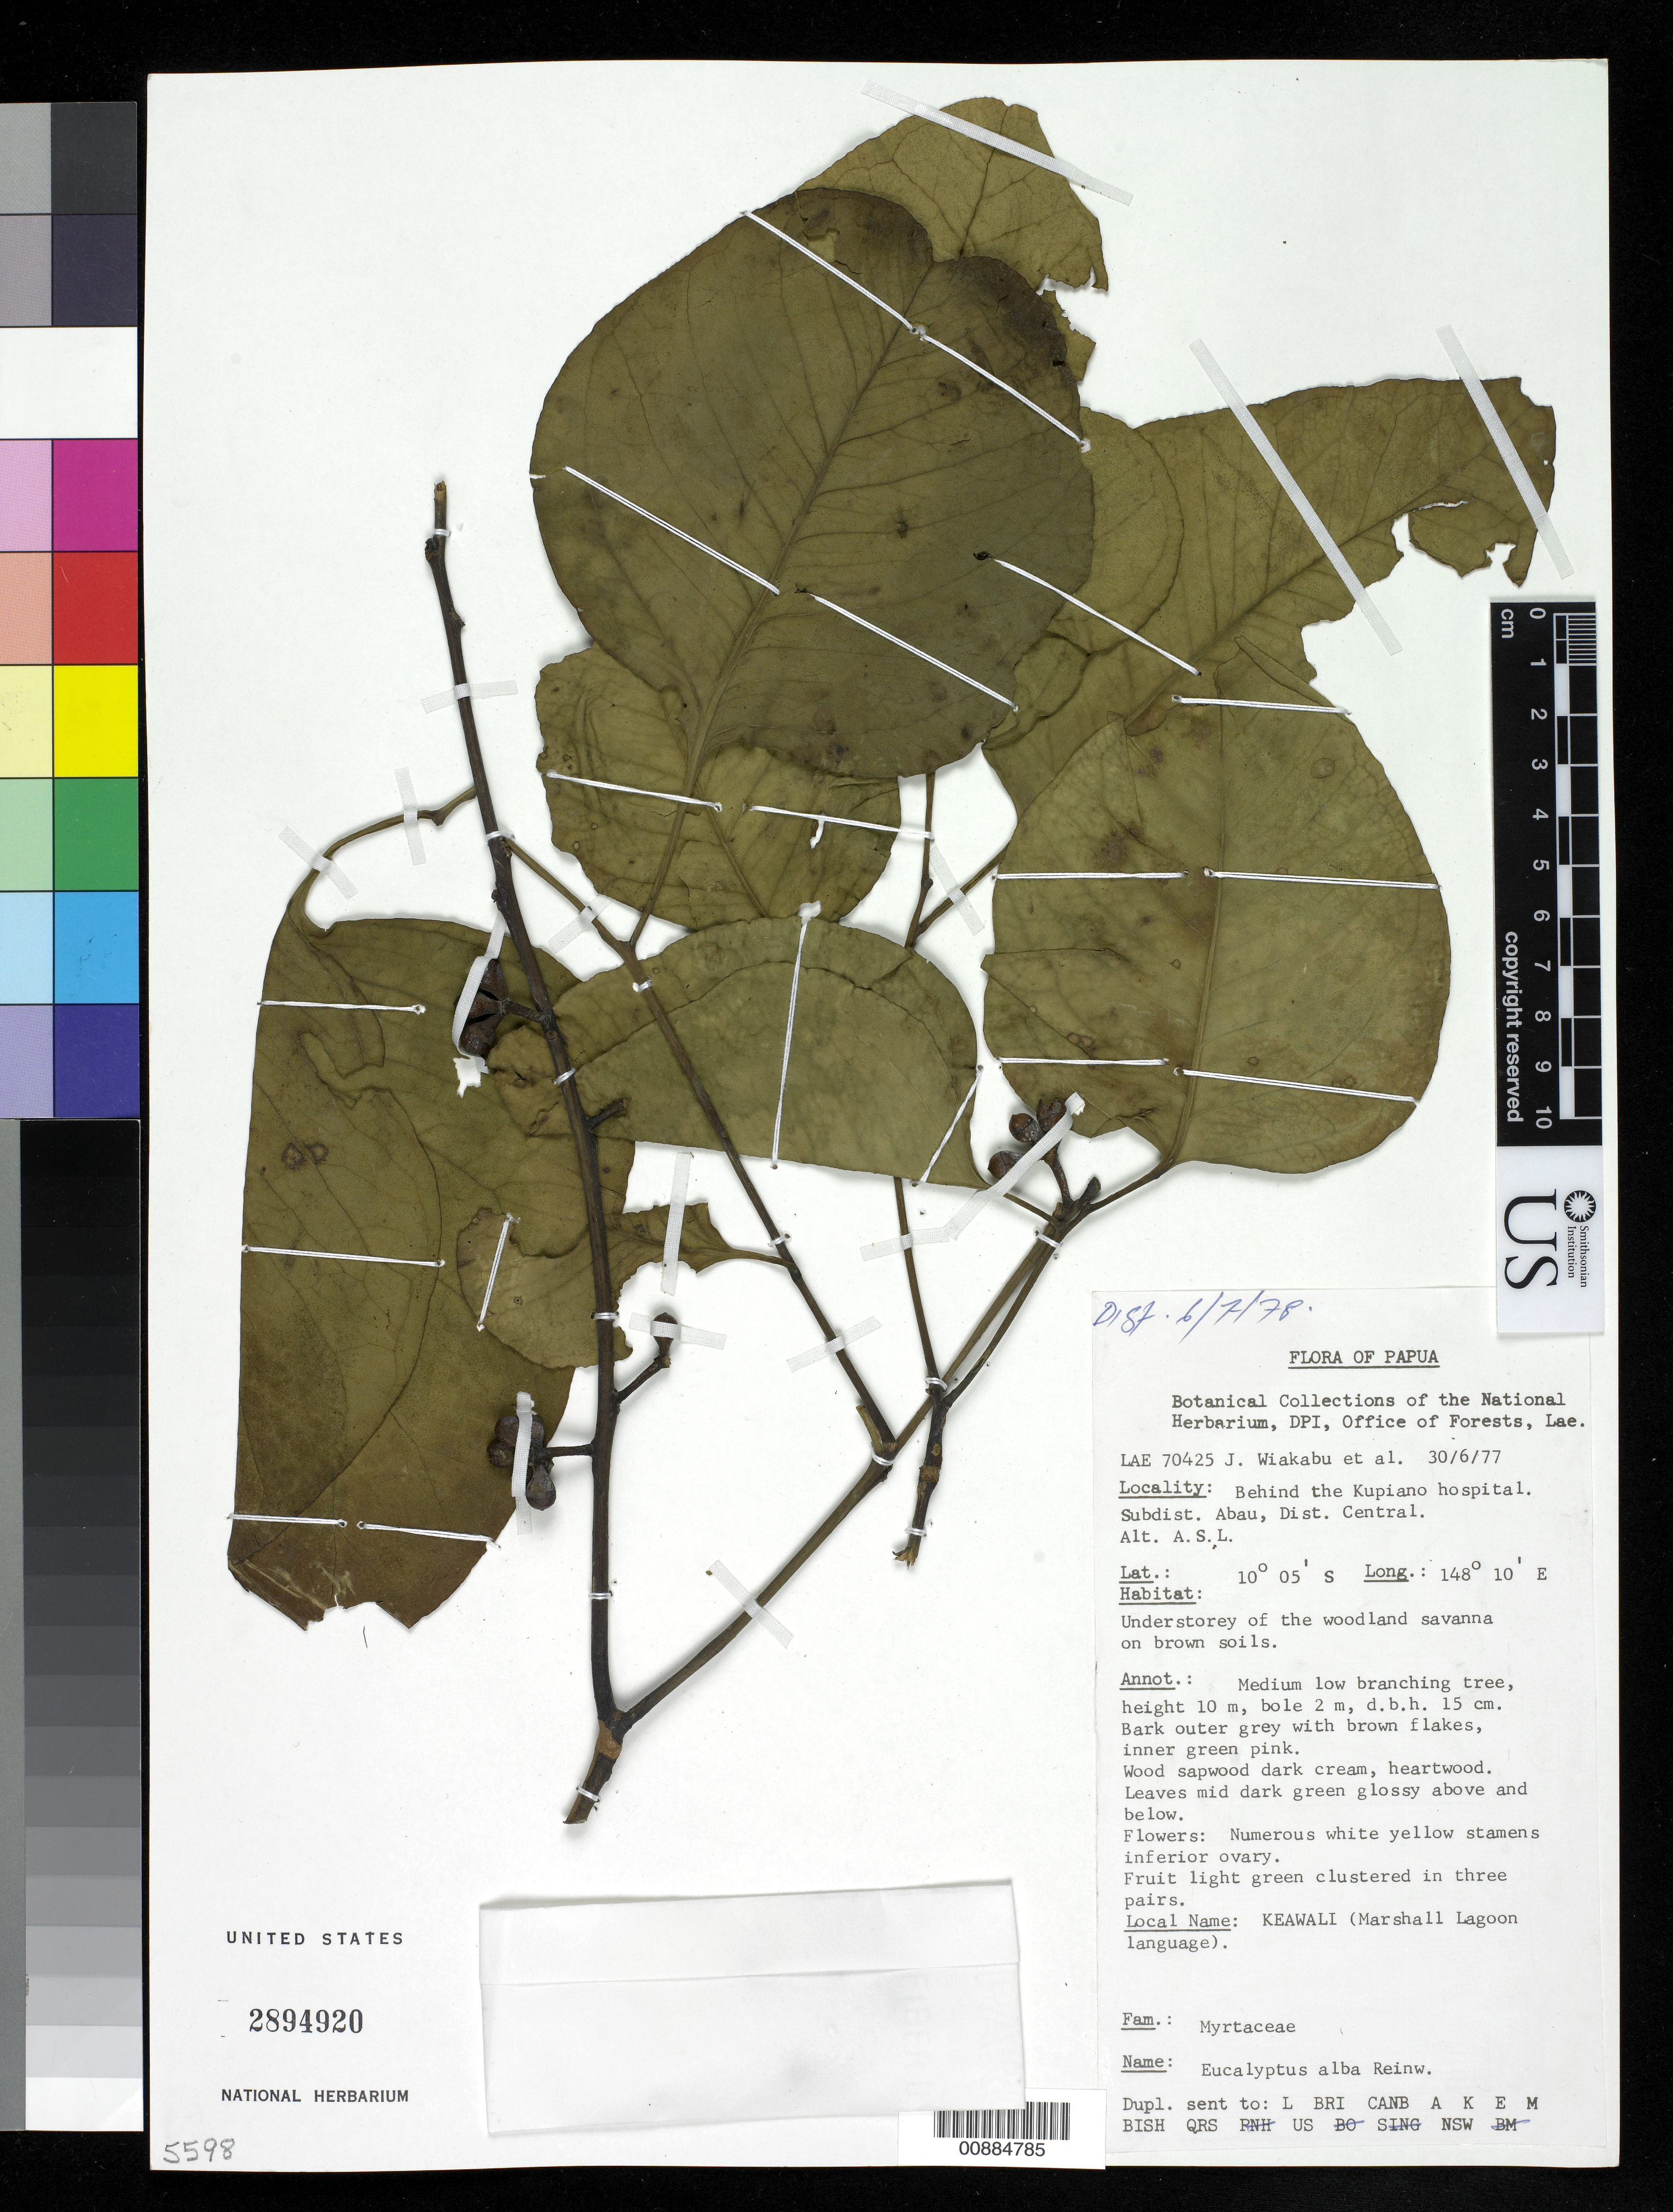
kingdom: Plantae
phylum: Tracheophyta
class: Magnoliopsida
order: Myrtales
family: Myrtaceae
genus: Eucalyptus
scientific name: Eucalyptus alba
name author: Reinw.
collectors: J. Wiakabu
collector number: LAE 70425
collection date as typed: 30 Jun 1977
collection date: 1977-06-30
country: Papua New Guinea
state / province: Central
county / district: Abau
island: New Guinea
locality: Behind the Kupiano hospital.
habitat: Understory of the woodland savanna on brown soils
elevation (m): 0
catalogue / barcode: US 2894920